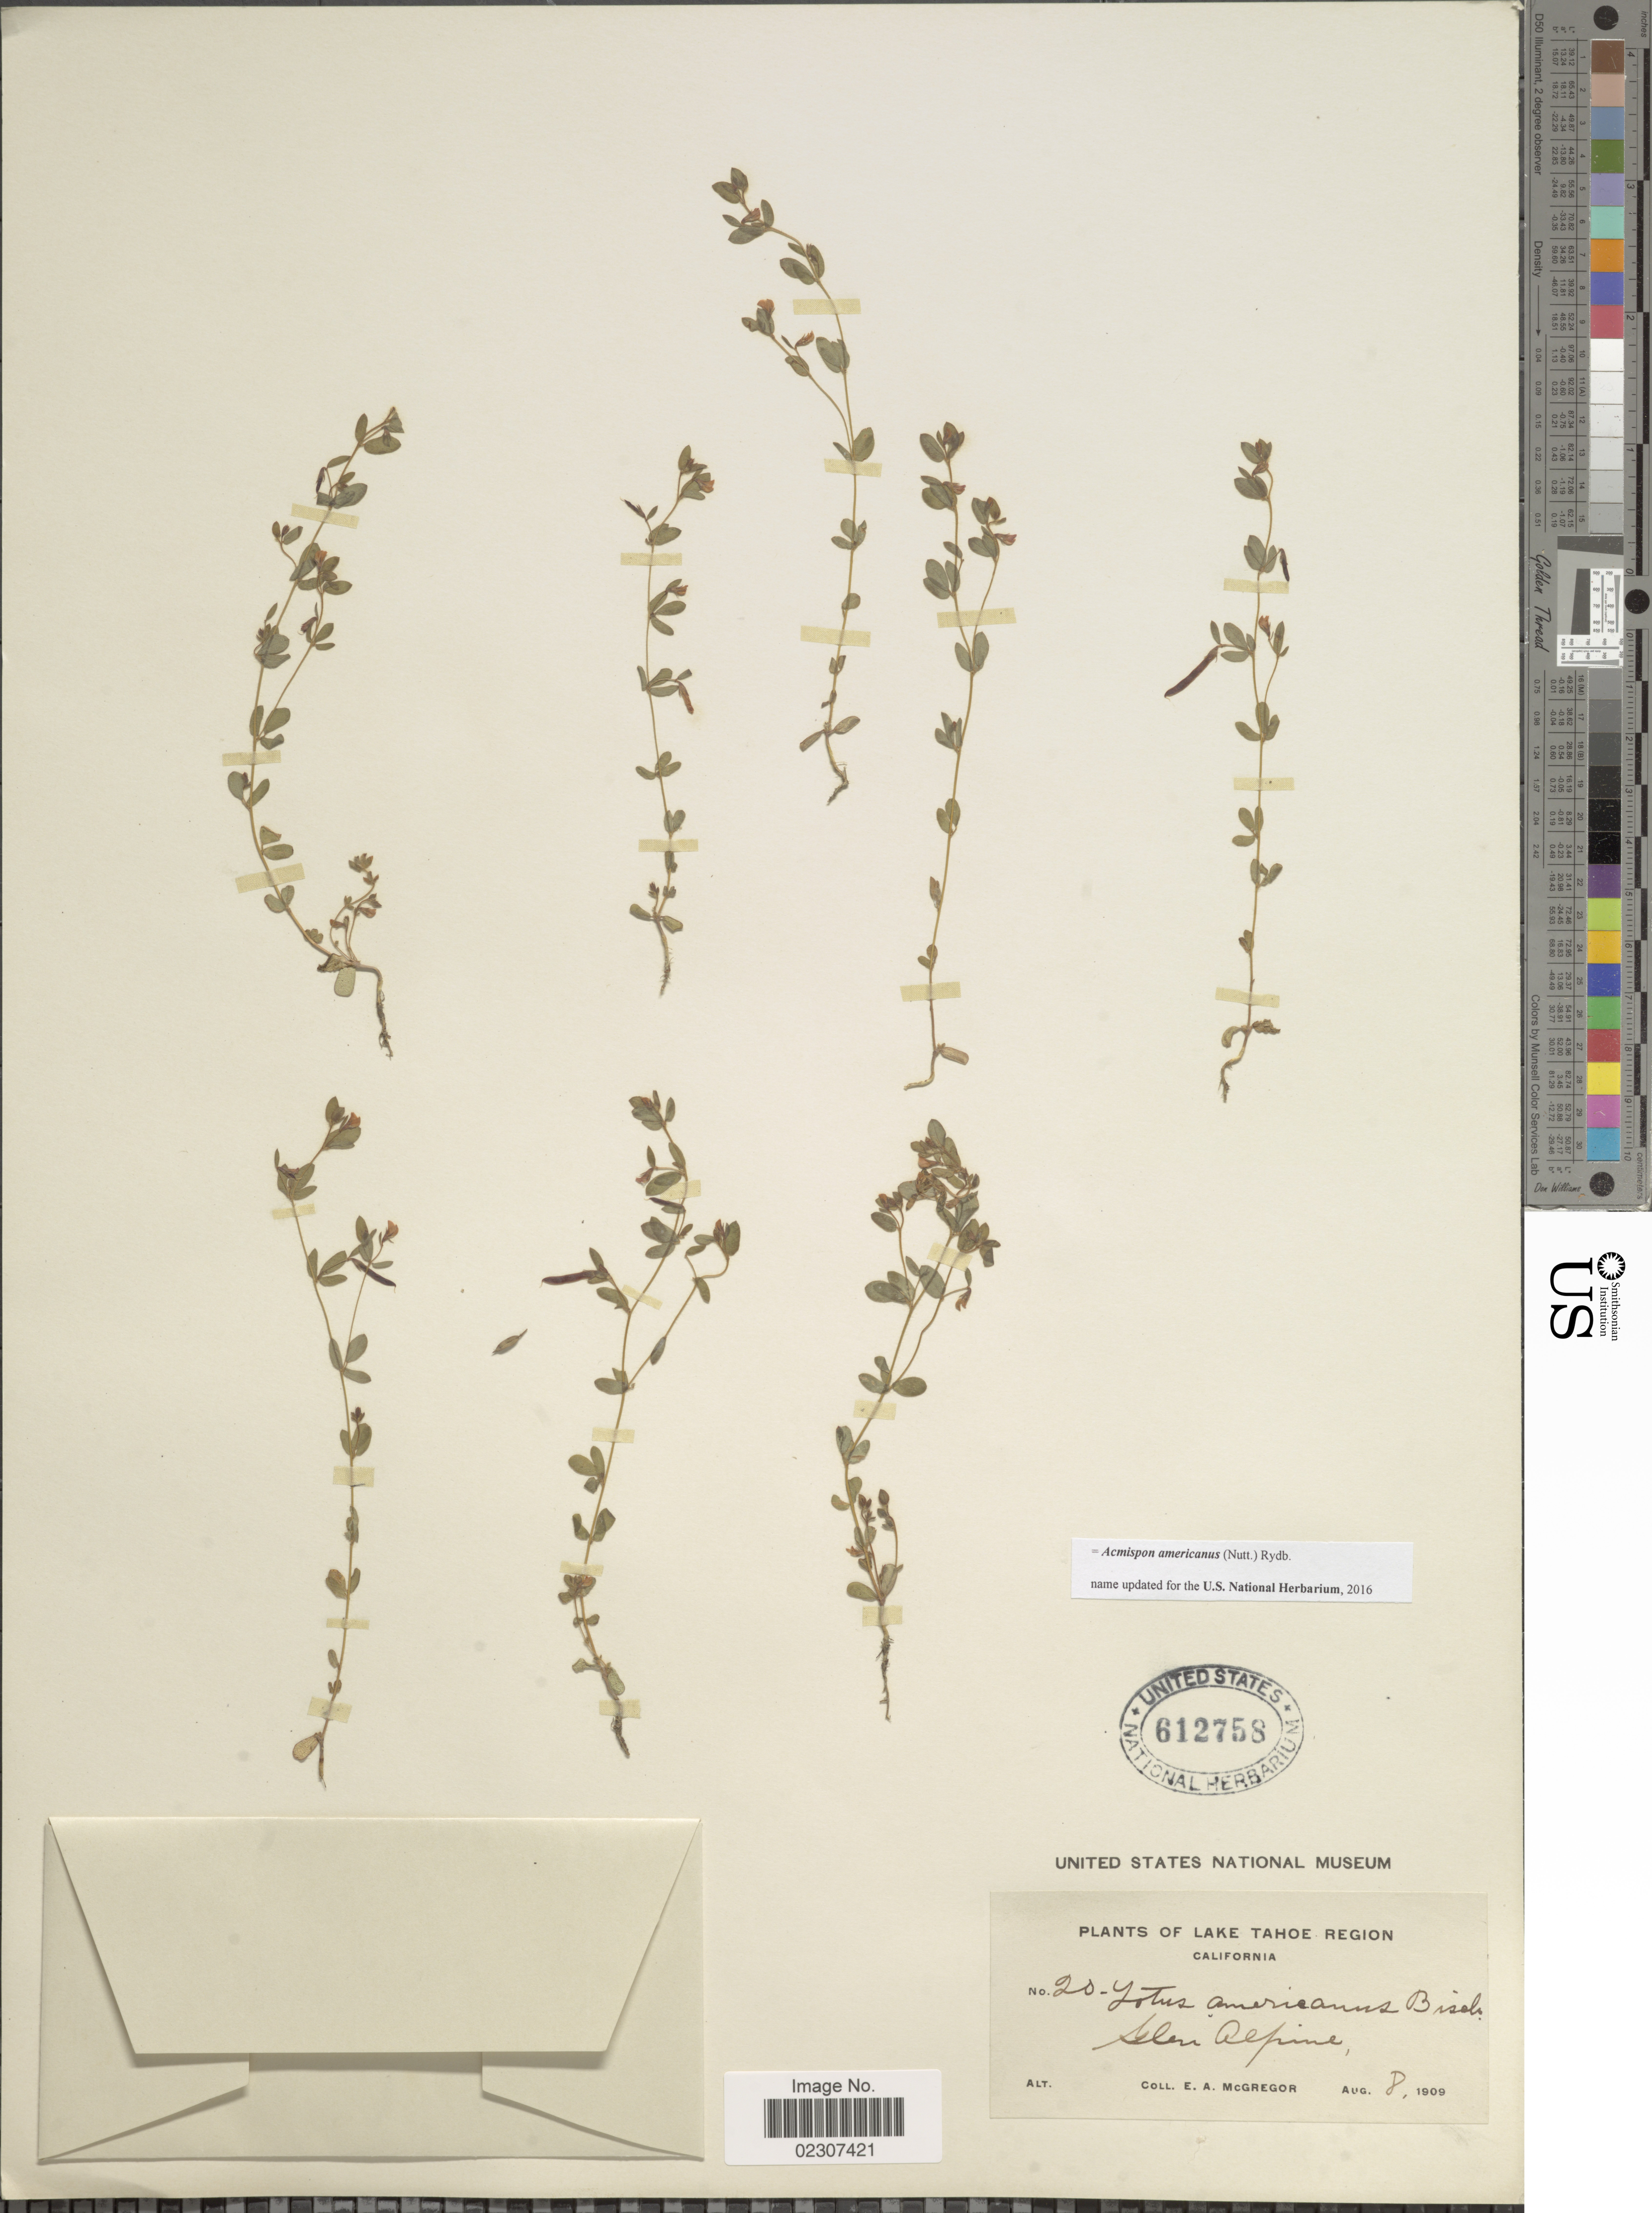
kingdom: Plantae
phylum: Tracheophyta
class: Magnoliopsida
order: Fabales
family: Fabaceae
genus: Acmispon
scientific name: Acmispon americanus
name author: (Nutt.) Rydb.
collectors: E. A. McGregor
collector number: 20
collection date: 1909-08-08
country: United States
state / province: California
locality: Lake Tahoe Region, Glen Alpine.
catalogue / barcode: US 612758